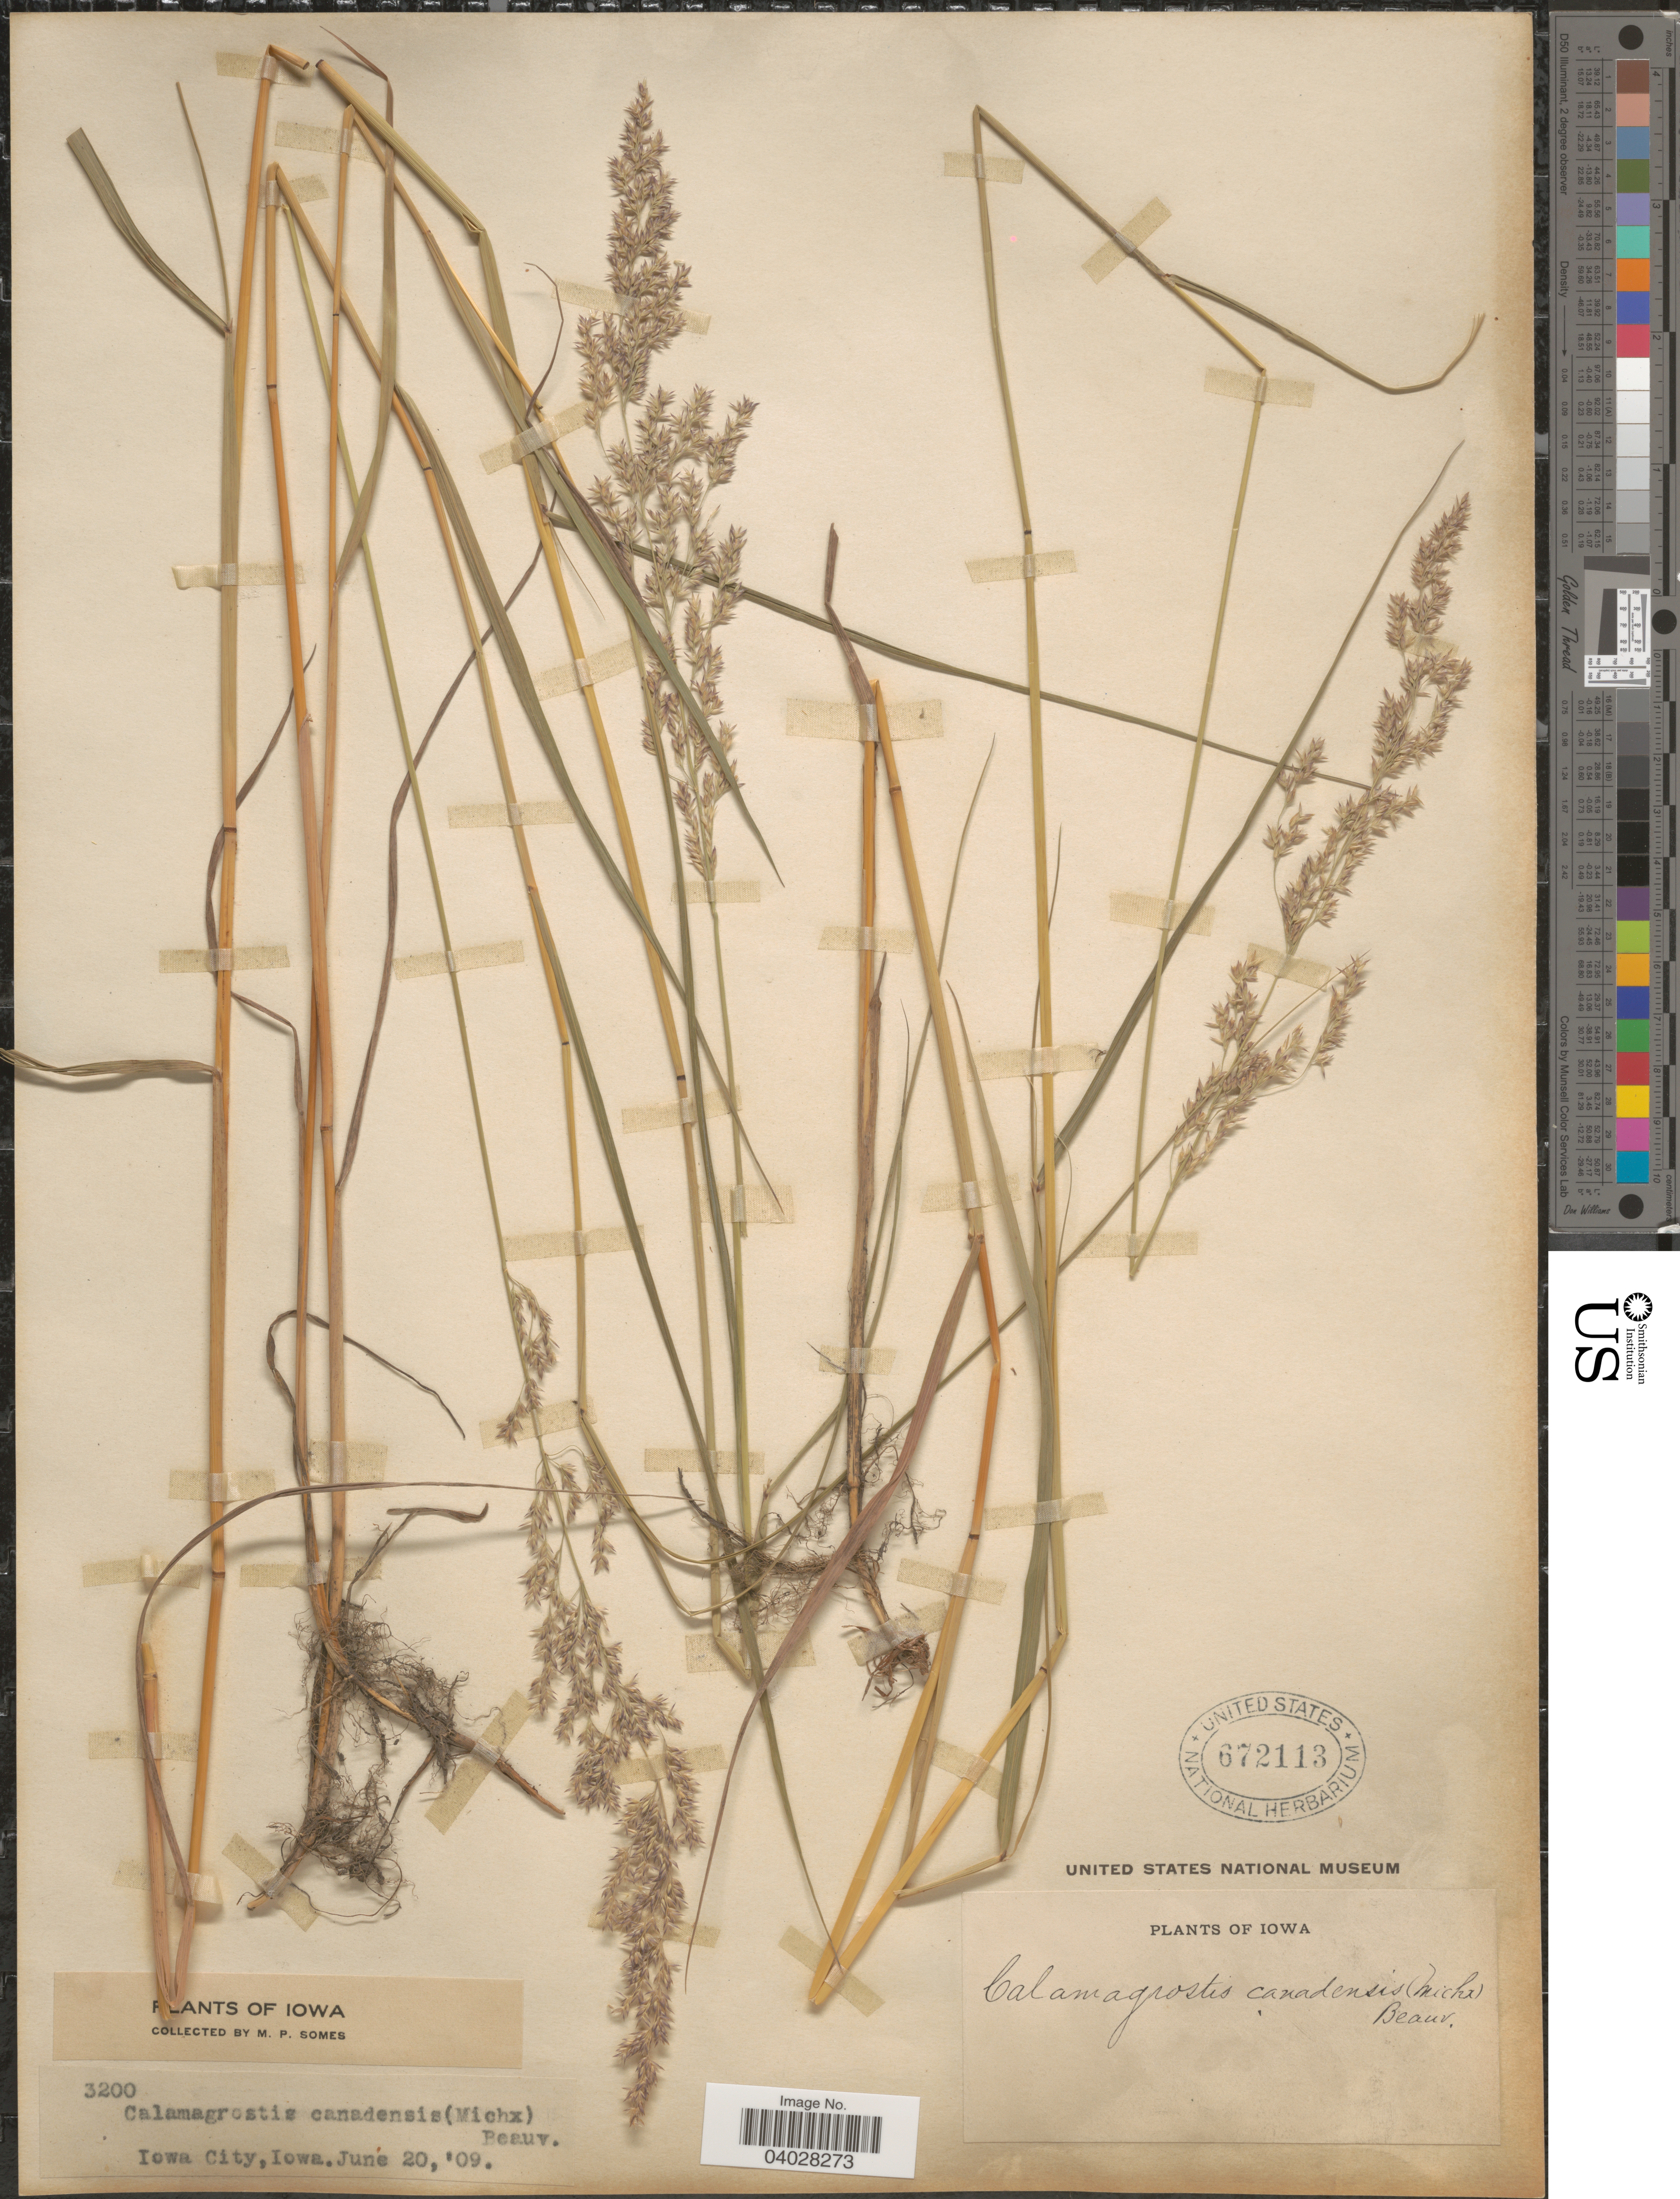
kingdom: Plantae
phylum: Tracheophyta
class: Liliopsida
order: Poales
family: Poaceae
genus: Calamagrostis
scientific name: Calamagrostis canadensis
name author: (Michx.) P. Beauv.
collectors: M. Somes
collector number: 3200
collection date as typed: Transcribed d/m/y: 20/6/9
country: United States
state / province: Iowa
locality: Iowa City.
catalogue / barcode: US 672113